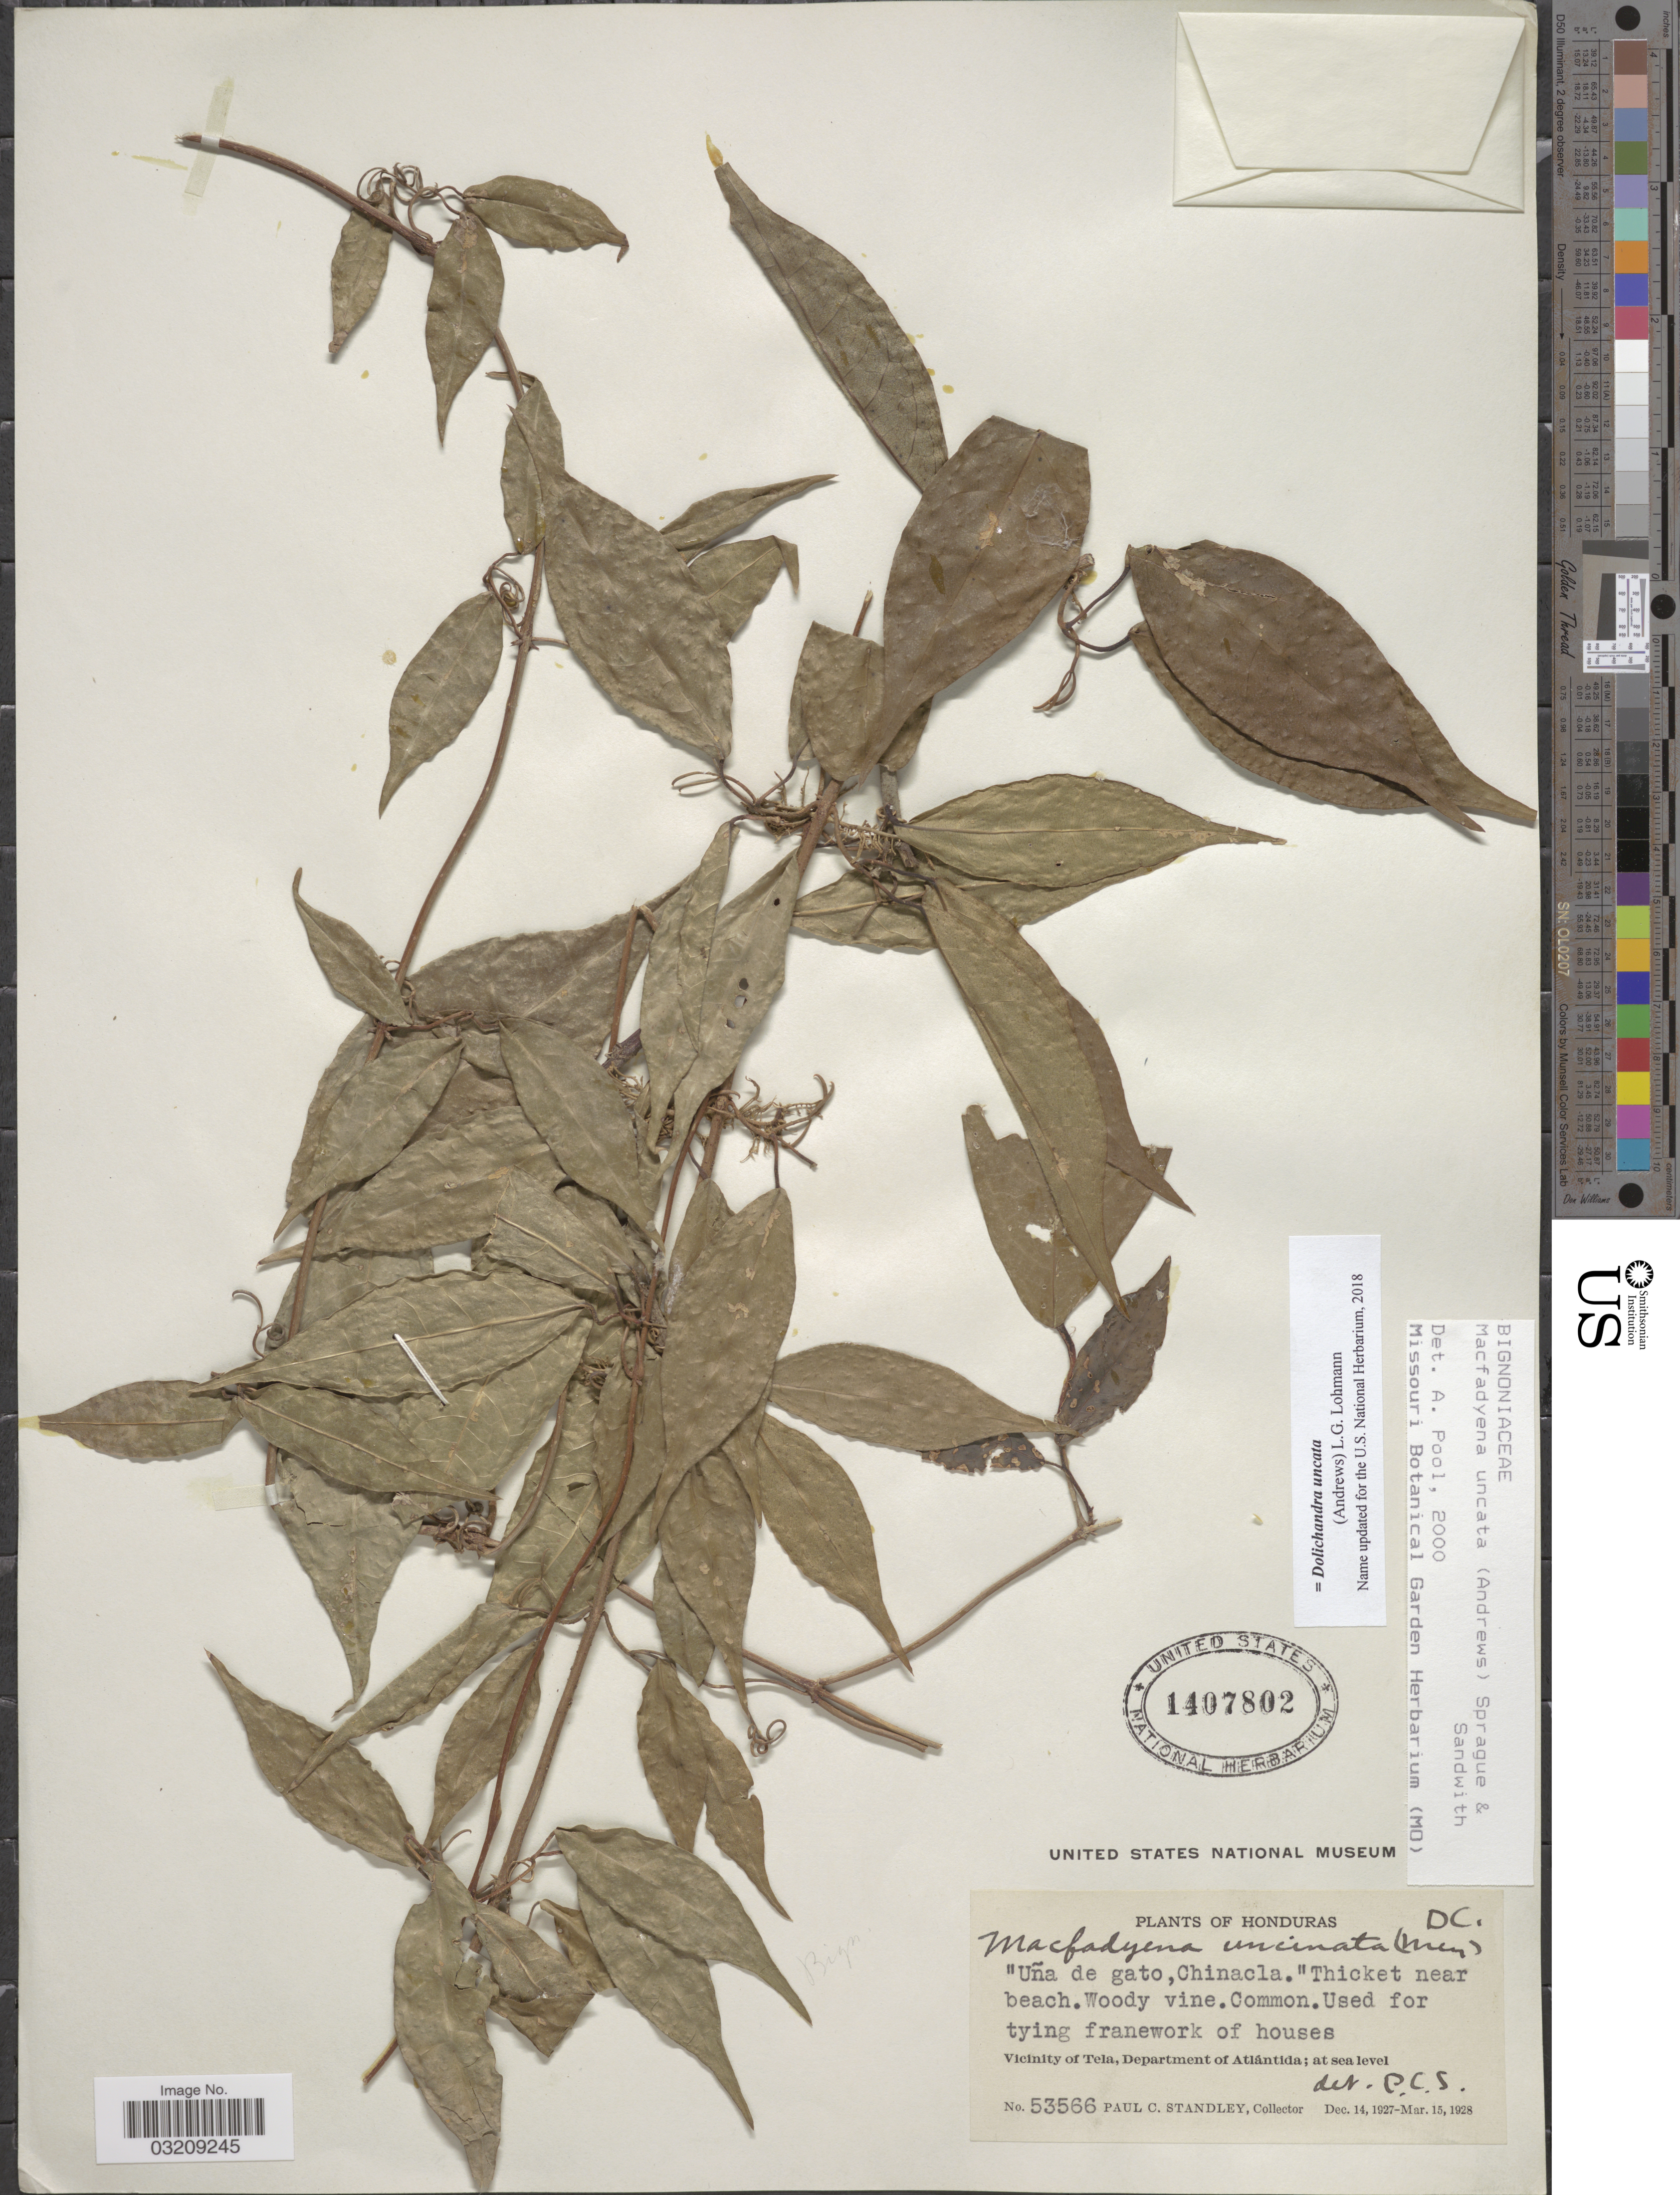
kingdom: Plantae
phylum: Tracheophyta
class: Magnoliopsida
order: Lamiales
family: Bignoniaceae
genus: Dolichandra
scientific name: Dolichandra uncata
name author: (Andrews) L.G. Lohmann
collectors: P. C. Standley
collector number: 53566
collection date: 1927-12-14/1928-03-15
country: Honduras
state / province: Atlántida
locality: Vicinity of Tela, Department of Atlántida.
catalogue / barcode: US 1407802